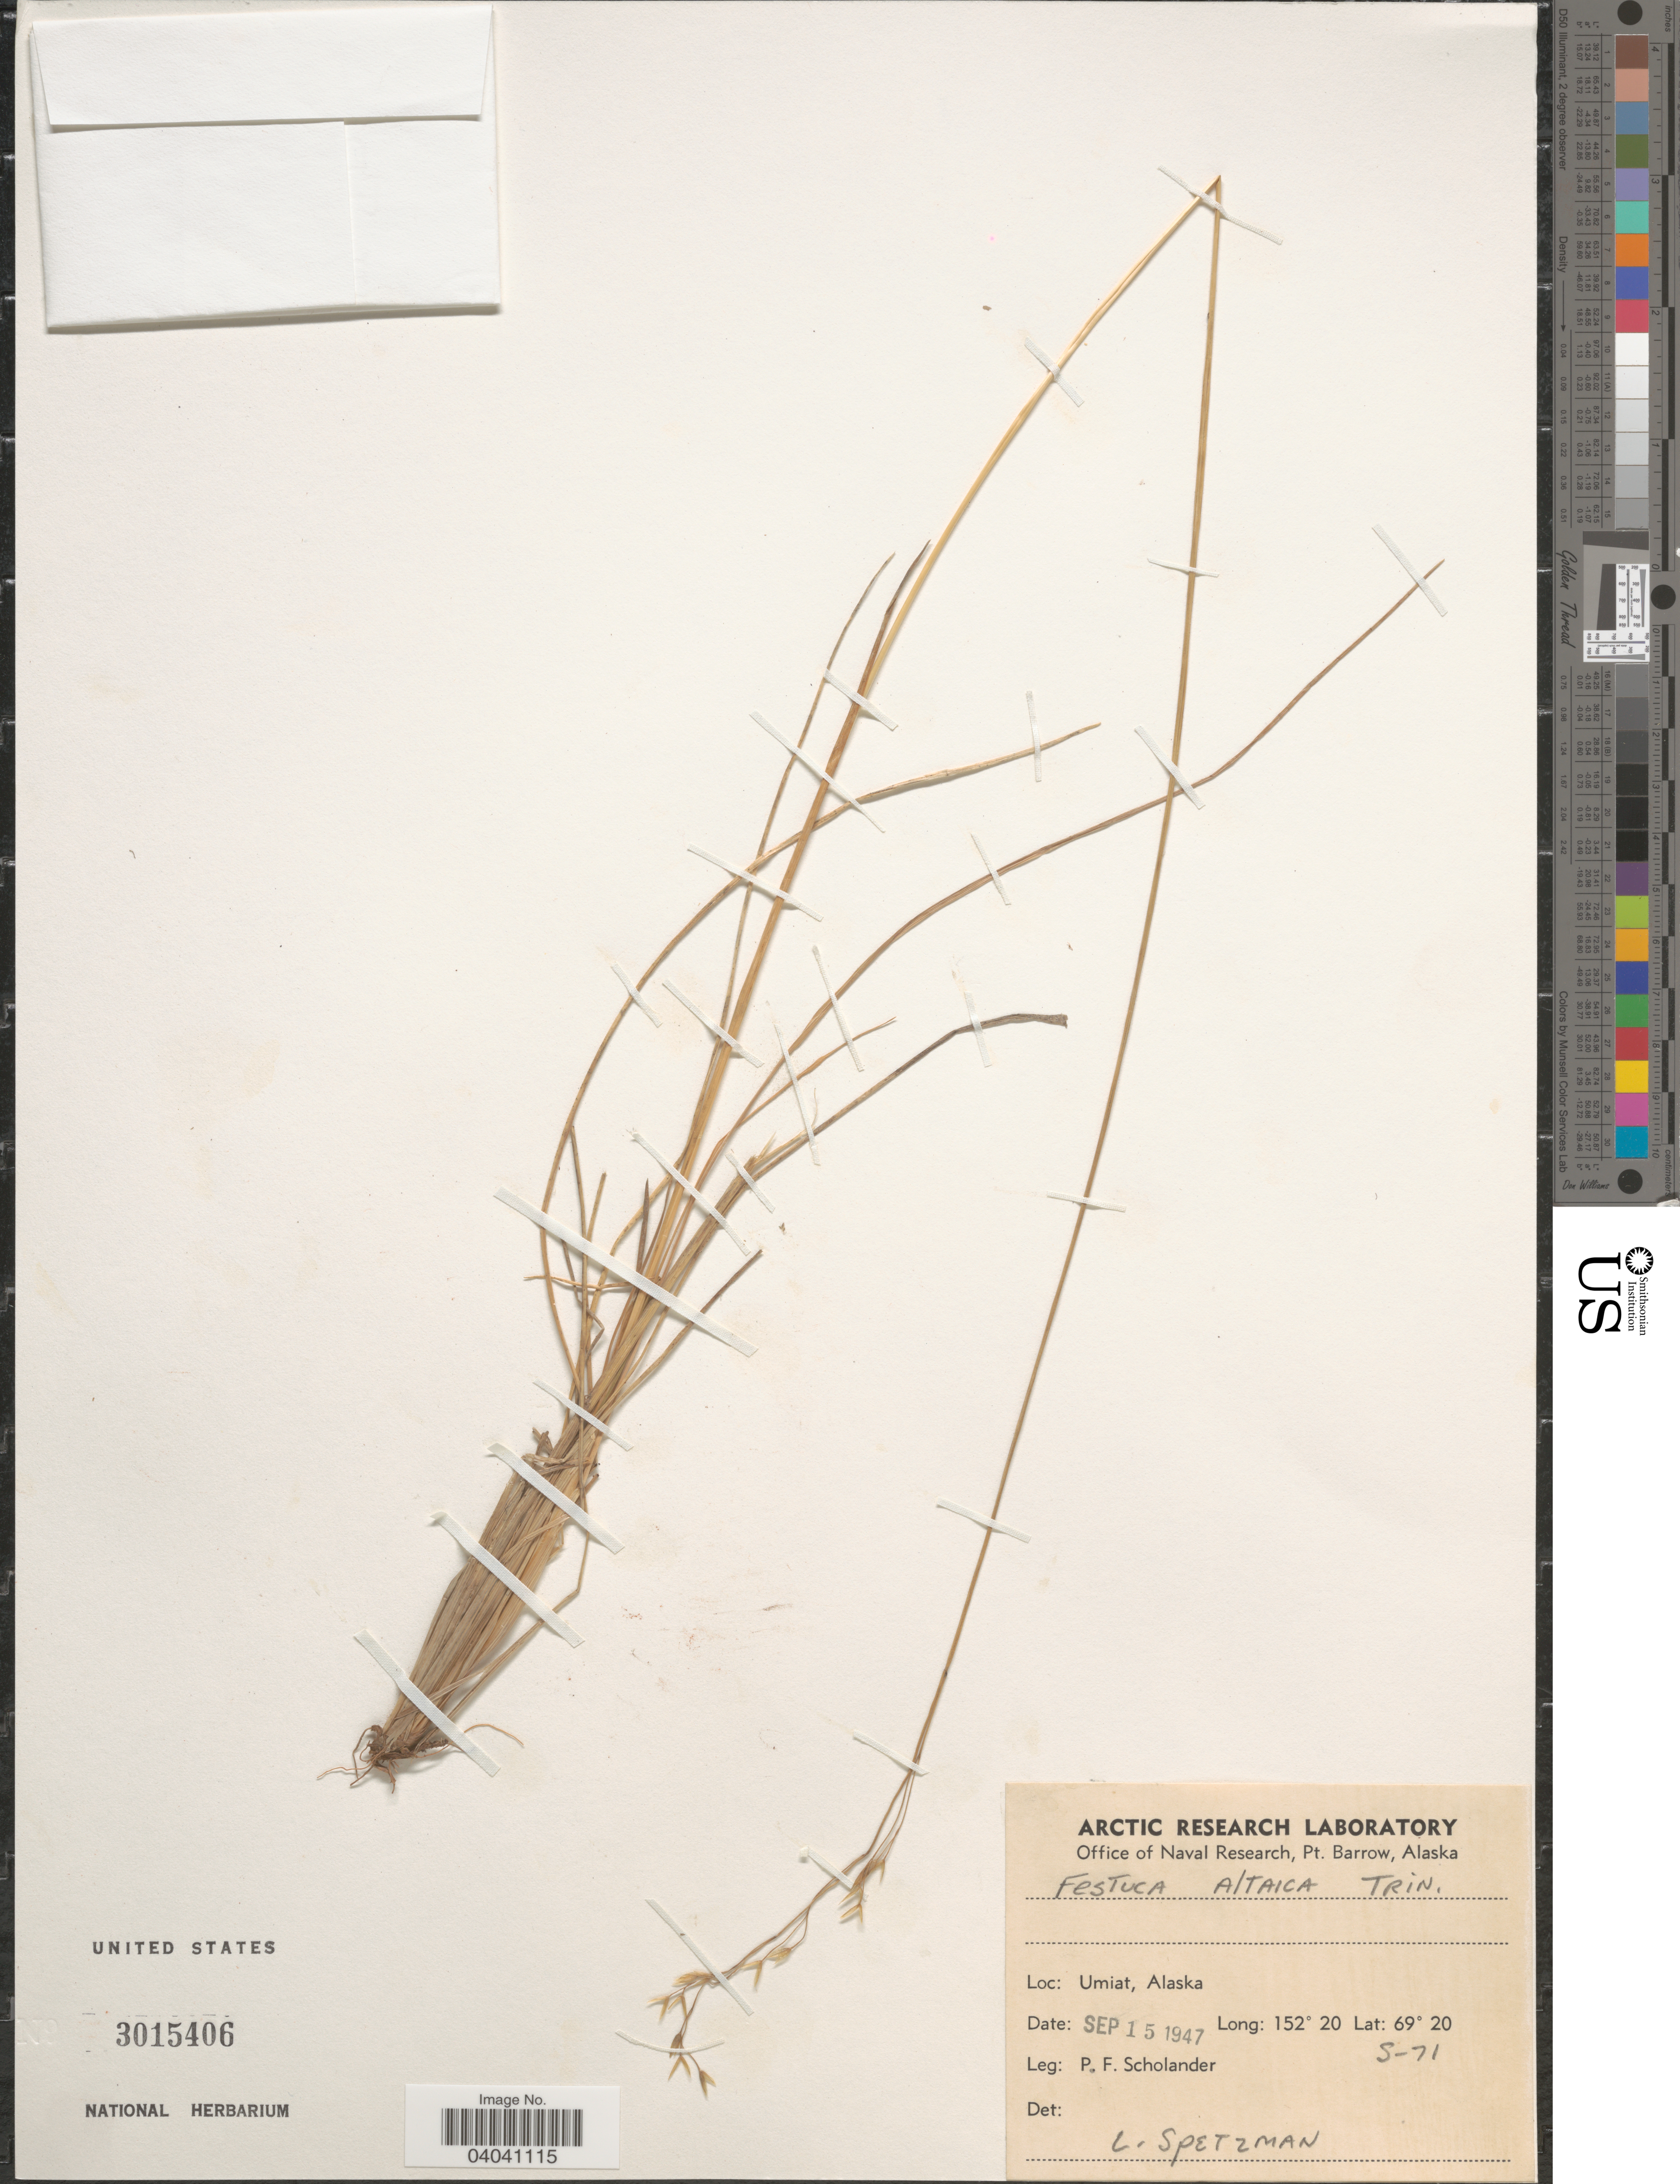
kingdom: Plantae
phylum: Tracheophyta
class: Liliopsida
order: Poales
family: Poaceae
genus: Festuca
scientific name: Festuca altaica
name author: Trin.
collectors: P. Scholander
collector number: S-71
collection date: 1947-09-15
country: United States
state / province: Alaska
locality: Umiat.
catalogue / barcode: US 3015406